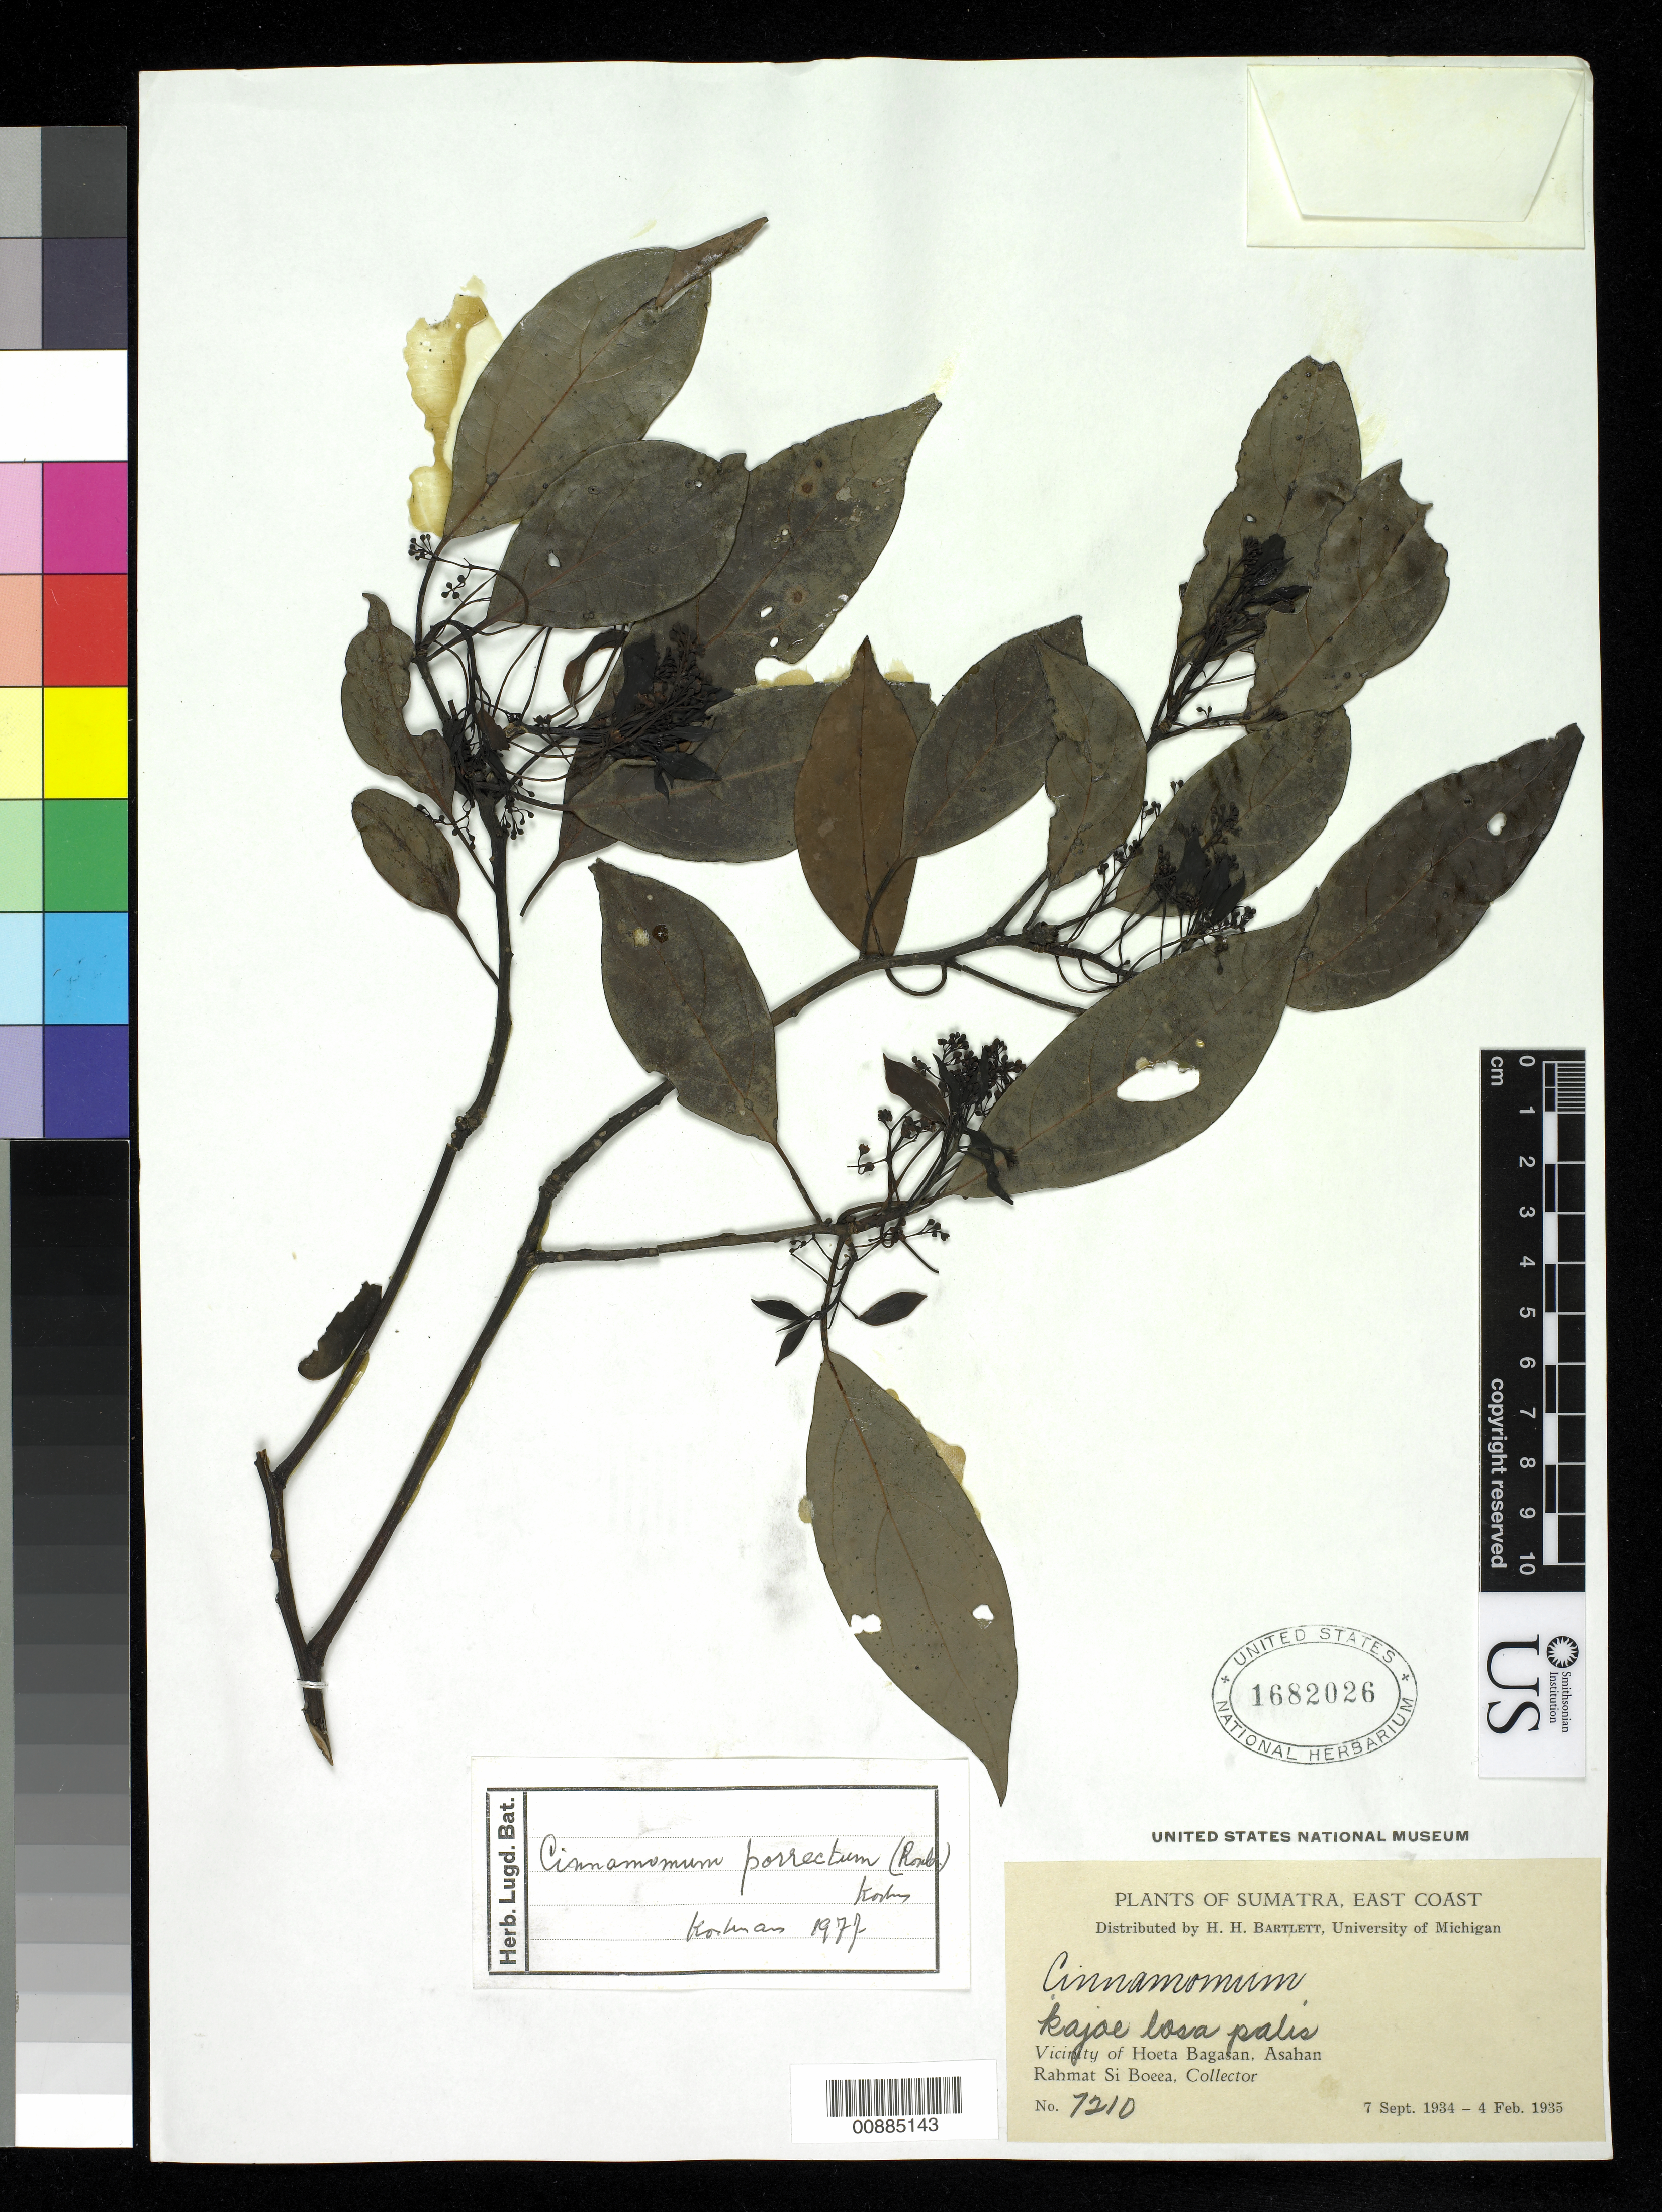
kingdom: Plantae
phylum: Tracheophyta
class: Magnoliopsida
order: Laurales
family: Lauraceae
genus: Cinnamomum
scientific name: Cinnamomum porrectum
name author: (Roxb.) Kosterm.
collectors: Rahmat Si Boeea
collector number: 7210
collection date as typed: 07 Sep 1934 to 04 Feb 1935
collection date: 1934-09-07/1935-02-04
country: Indonesia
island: Sumatra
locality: Vicinity of Hoeta Bagasan, Asahan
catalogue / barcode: US 1682026